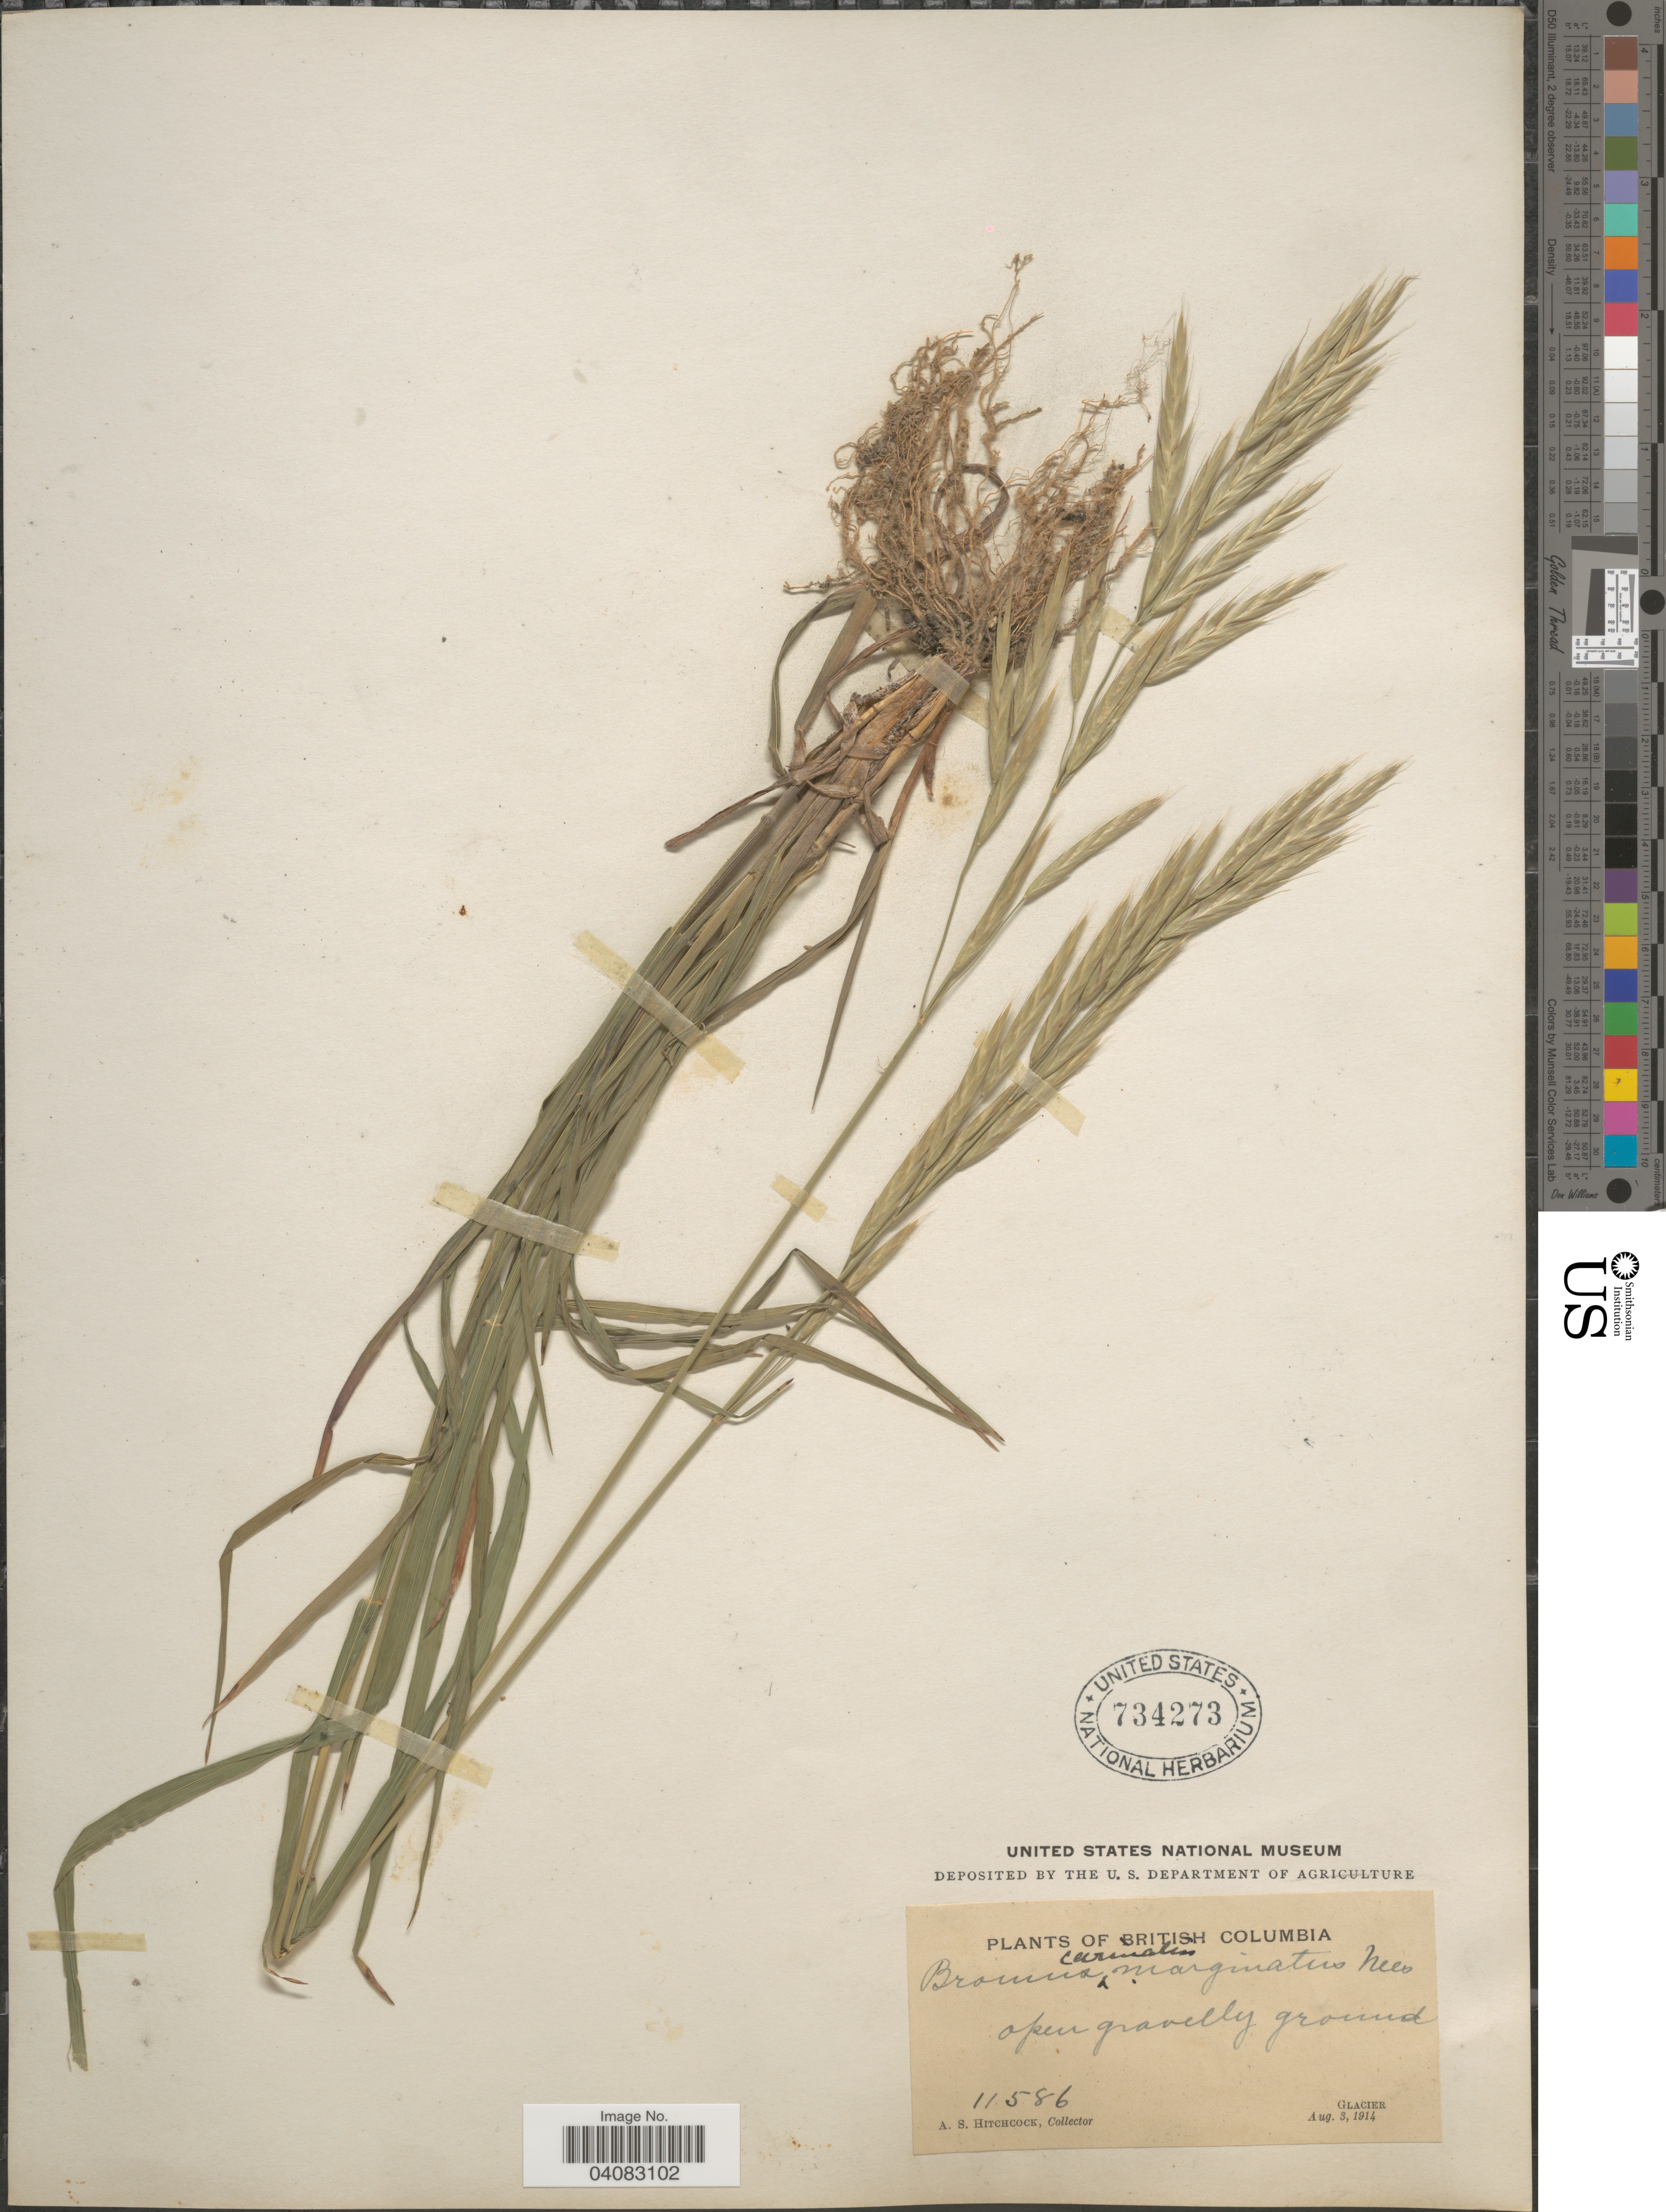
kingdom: Plantae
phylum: Tracheophyta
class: Liliopsida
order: Poales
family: Poaceae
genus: Bromus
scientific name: Bromus marginatus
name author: Nees ex Steud.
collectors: A. S. Hitchcock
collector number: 11586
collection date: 1914-08-03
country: Canada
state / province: British Columbia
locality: Glacier.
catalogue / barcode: US 734273